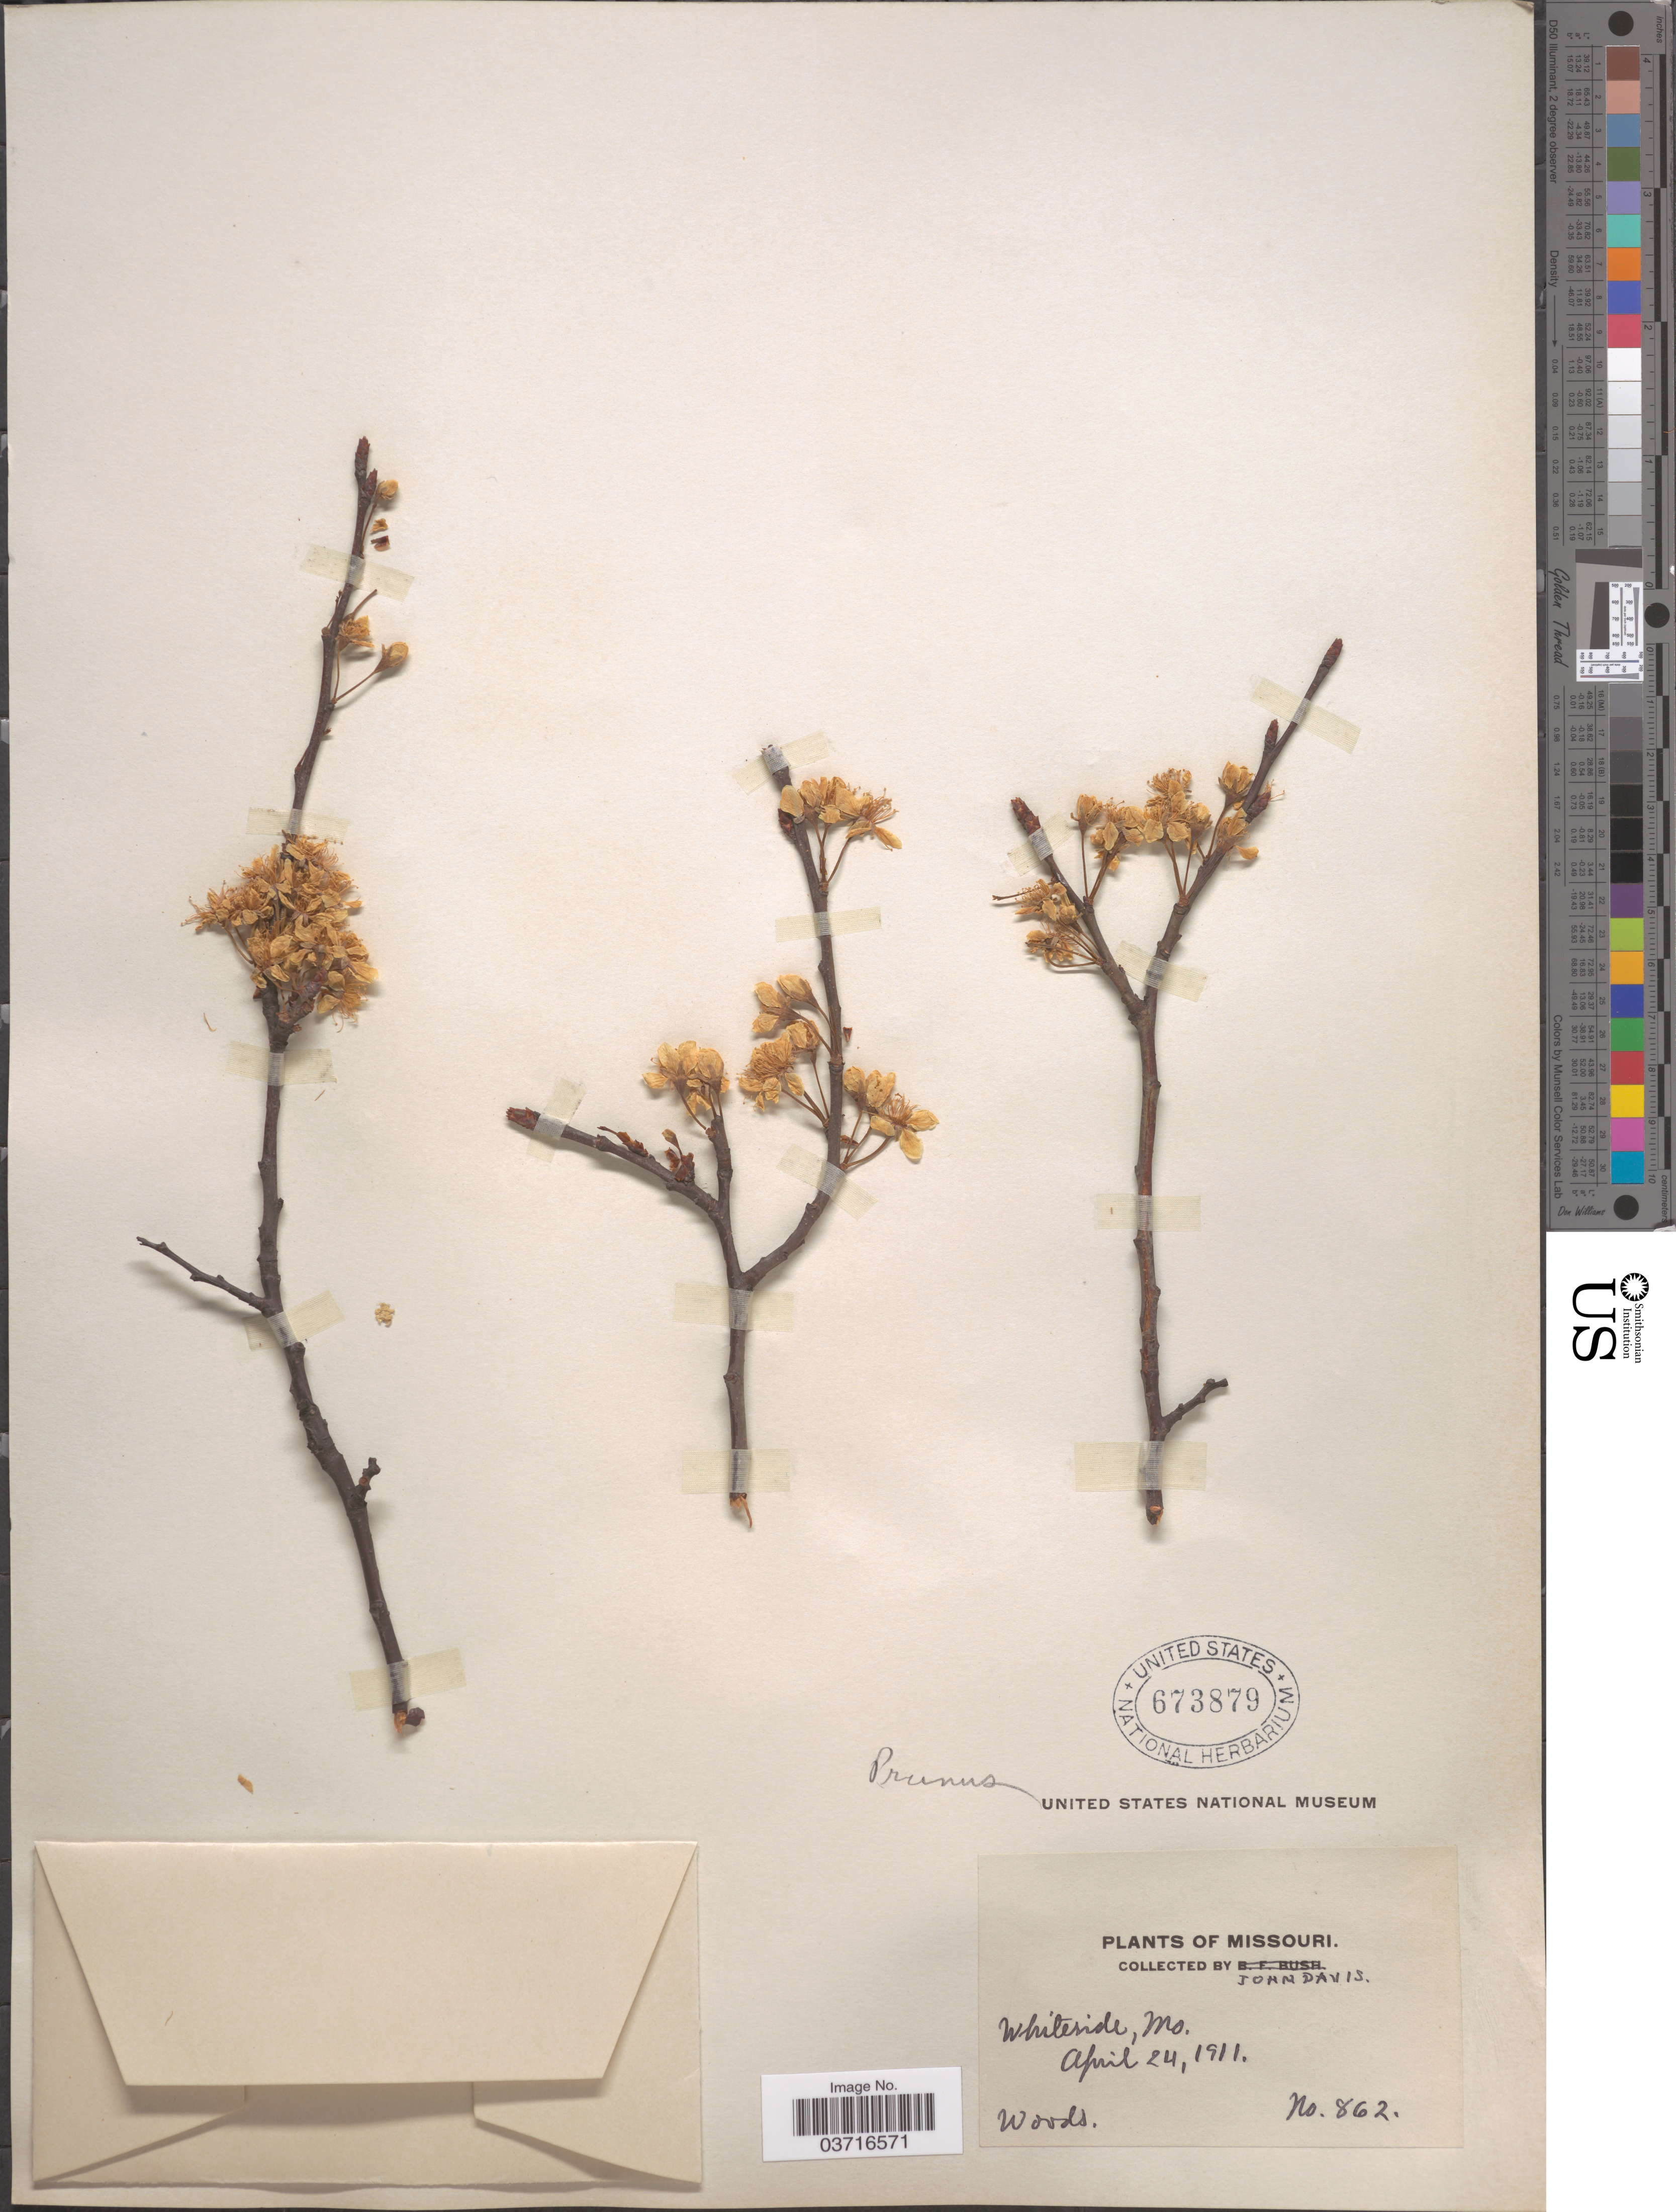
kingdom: Plantae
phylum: Tracheophyta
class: Magnoliopsida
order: Rosales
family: Rosaceae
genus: Prunus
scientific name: Prunus sp.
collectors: J. Davis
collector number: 862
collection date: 1911-04-24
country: United States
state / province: Missouri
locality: Whiteride.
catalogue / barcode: US 673879